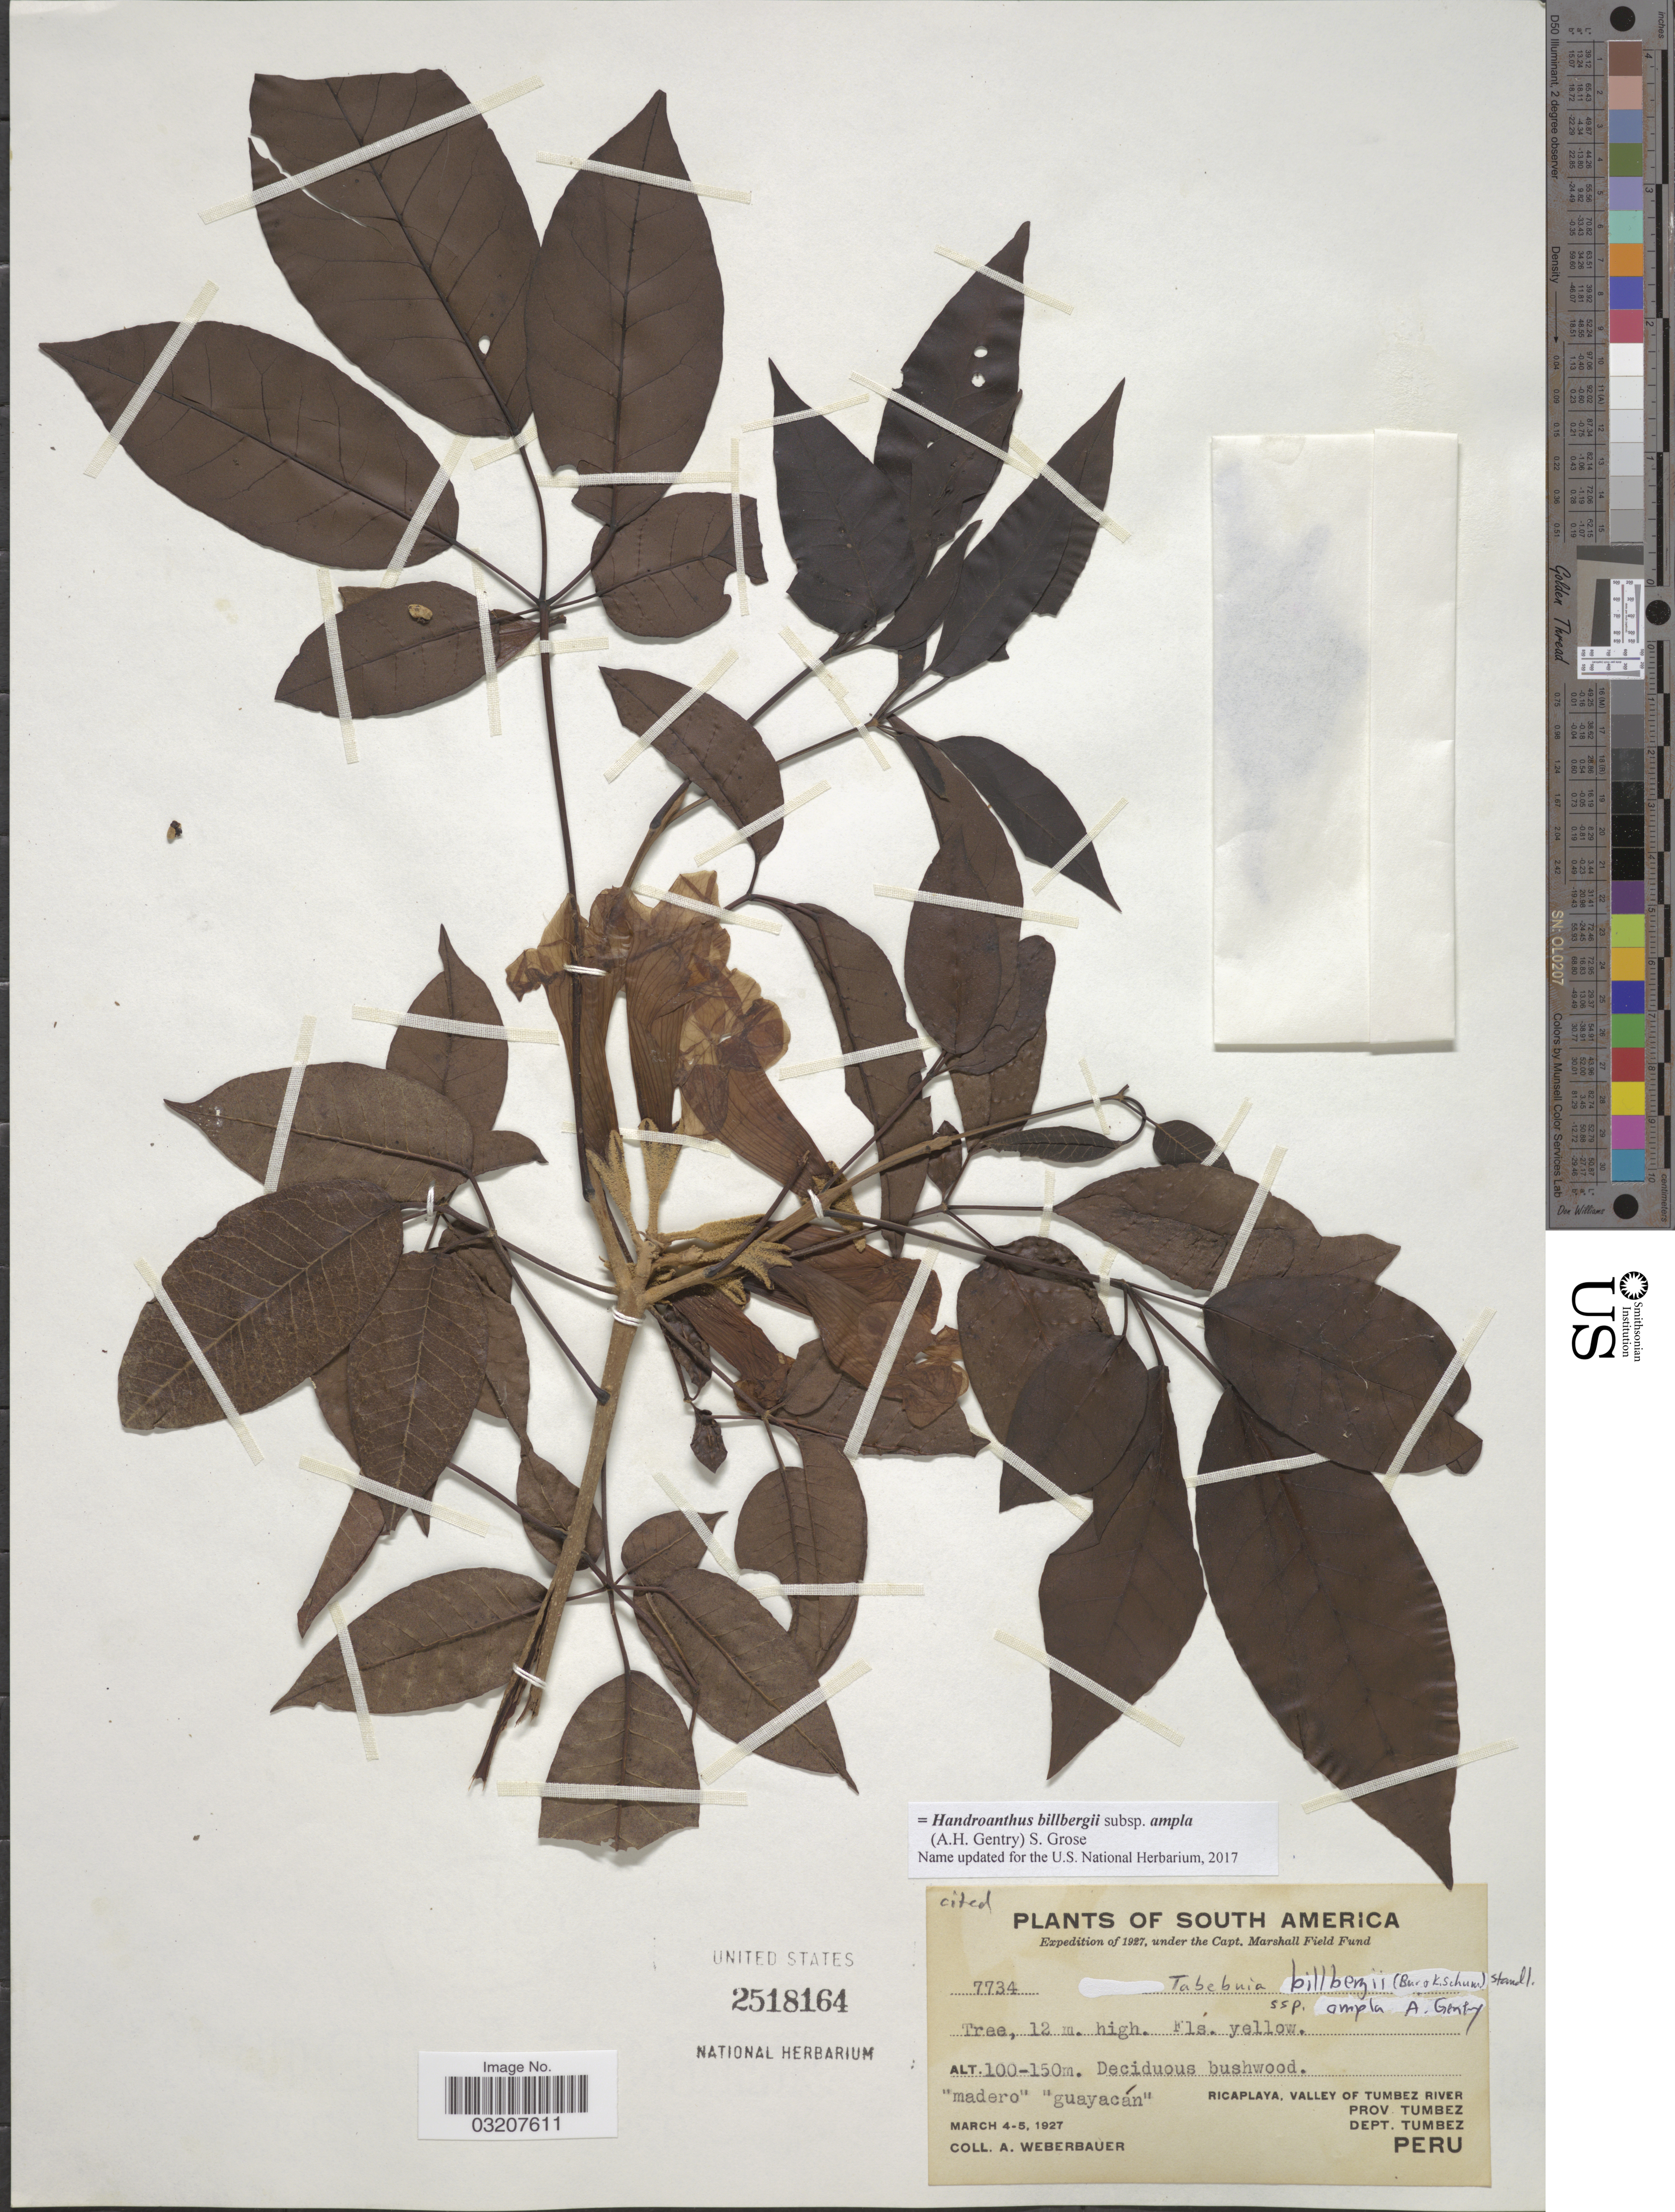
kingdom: Plantae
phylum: Tracheophyta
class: Magnoliopsida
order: Lamiales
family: Bignoniaceae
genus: Handroanthus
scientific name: Handroanthus billgergii subsp. amplus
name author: (A.H. Gentry) S.O. Grose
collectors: A. Weberbauer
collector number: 7734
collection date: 1927-03-04/1927-03-05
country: Peru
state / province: Tumbes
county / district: Tumbes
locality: Ricaplaya, Valley of Tumbez, Prov. Tumbez, Dept. Tumbez.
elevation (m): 100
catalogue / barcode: US 2518164